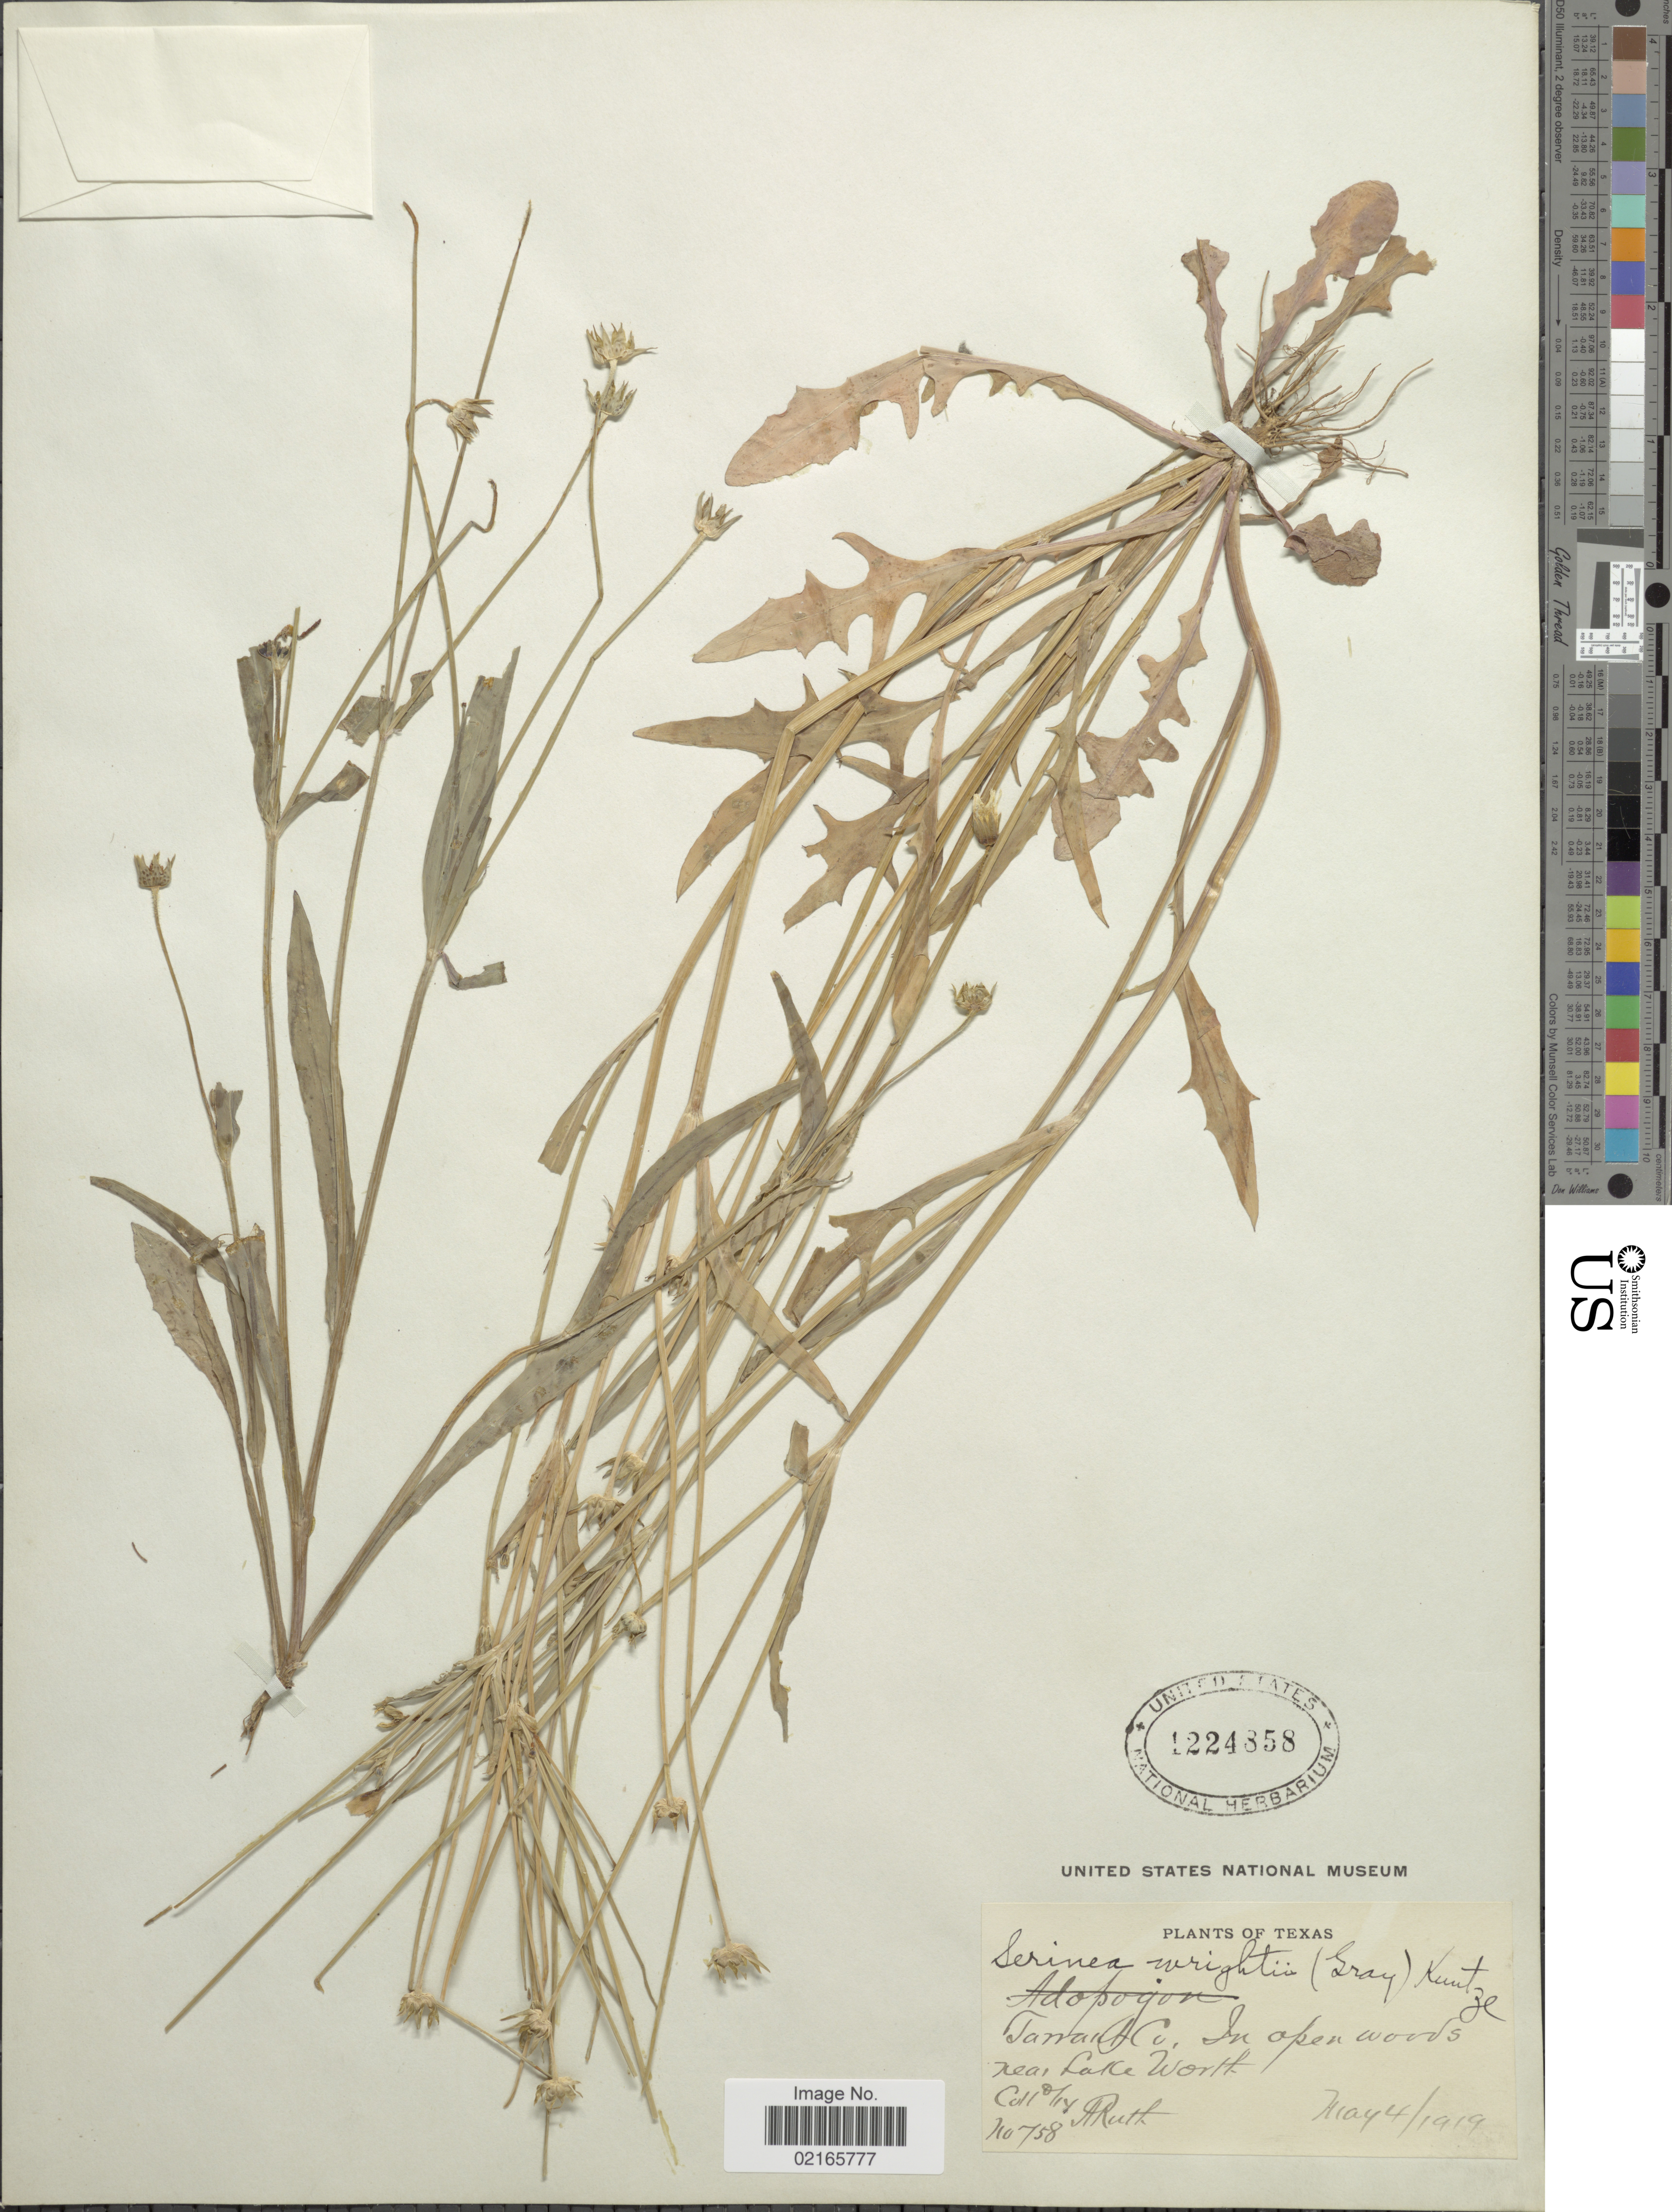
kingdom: Plantae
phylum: Tracheophyta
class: Magnoliopsida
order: Asterales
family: Asteraceae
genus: Krigia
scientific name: Krigia cespitosa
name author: (Raf.) K.L. Chambers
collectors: A. Ruth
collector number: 758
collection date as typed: Transcribed d/m/y: /8/14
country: United States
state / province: Texas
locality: Tarrant Co., in open woods near Lake Worth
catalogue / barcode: US 1224858